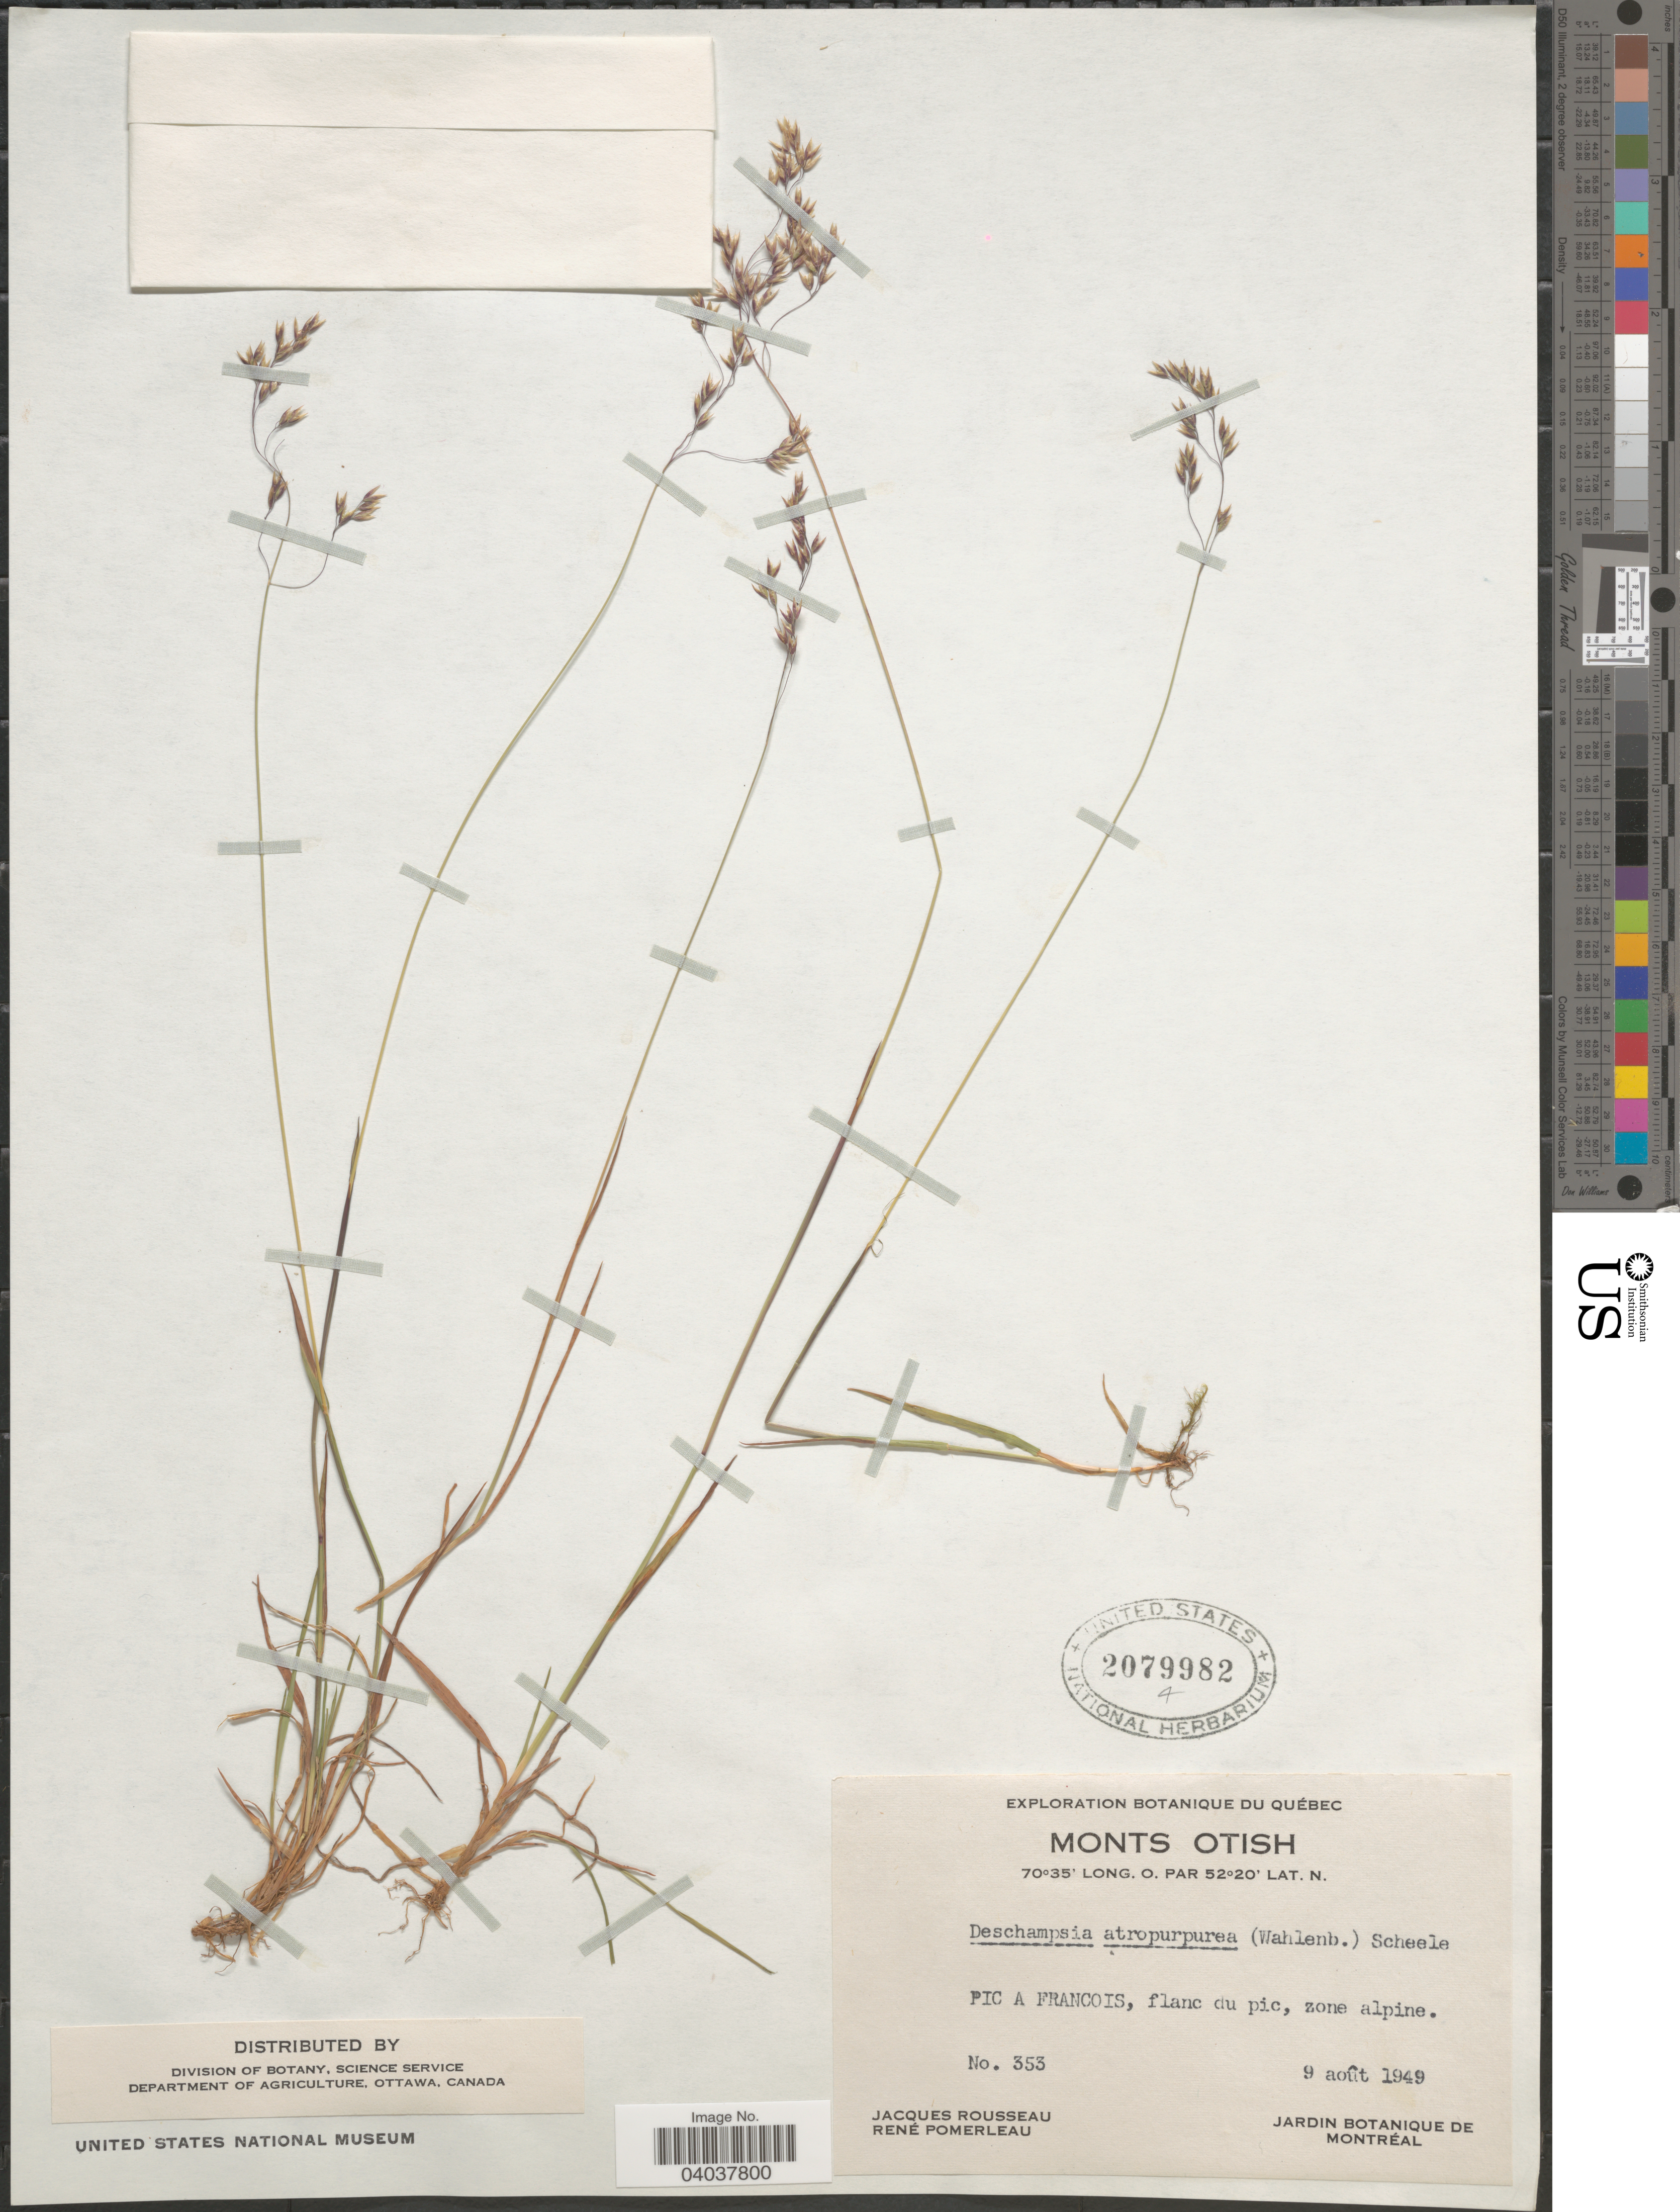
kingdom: Plantae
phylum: Tracheophyta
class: Liliopsida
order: Poales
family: Poaceae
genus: Vahlodea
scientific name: Vahlodea atropurpurea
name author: (Wahlenb.) Fr. ex Hartm.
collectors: J. Rousseau & R. Pomerleau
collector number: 353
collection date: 1949-08-09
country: Canada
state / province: Quebec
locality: Monts Otish. Pic a Francois, flanc du pic, zone alpine.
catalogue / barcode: US 2079982